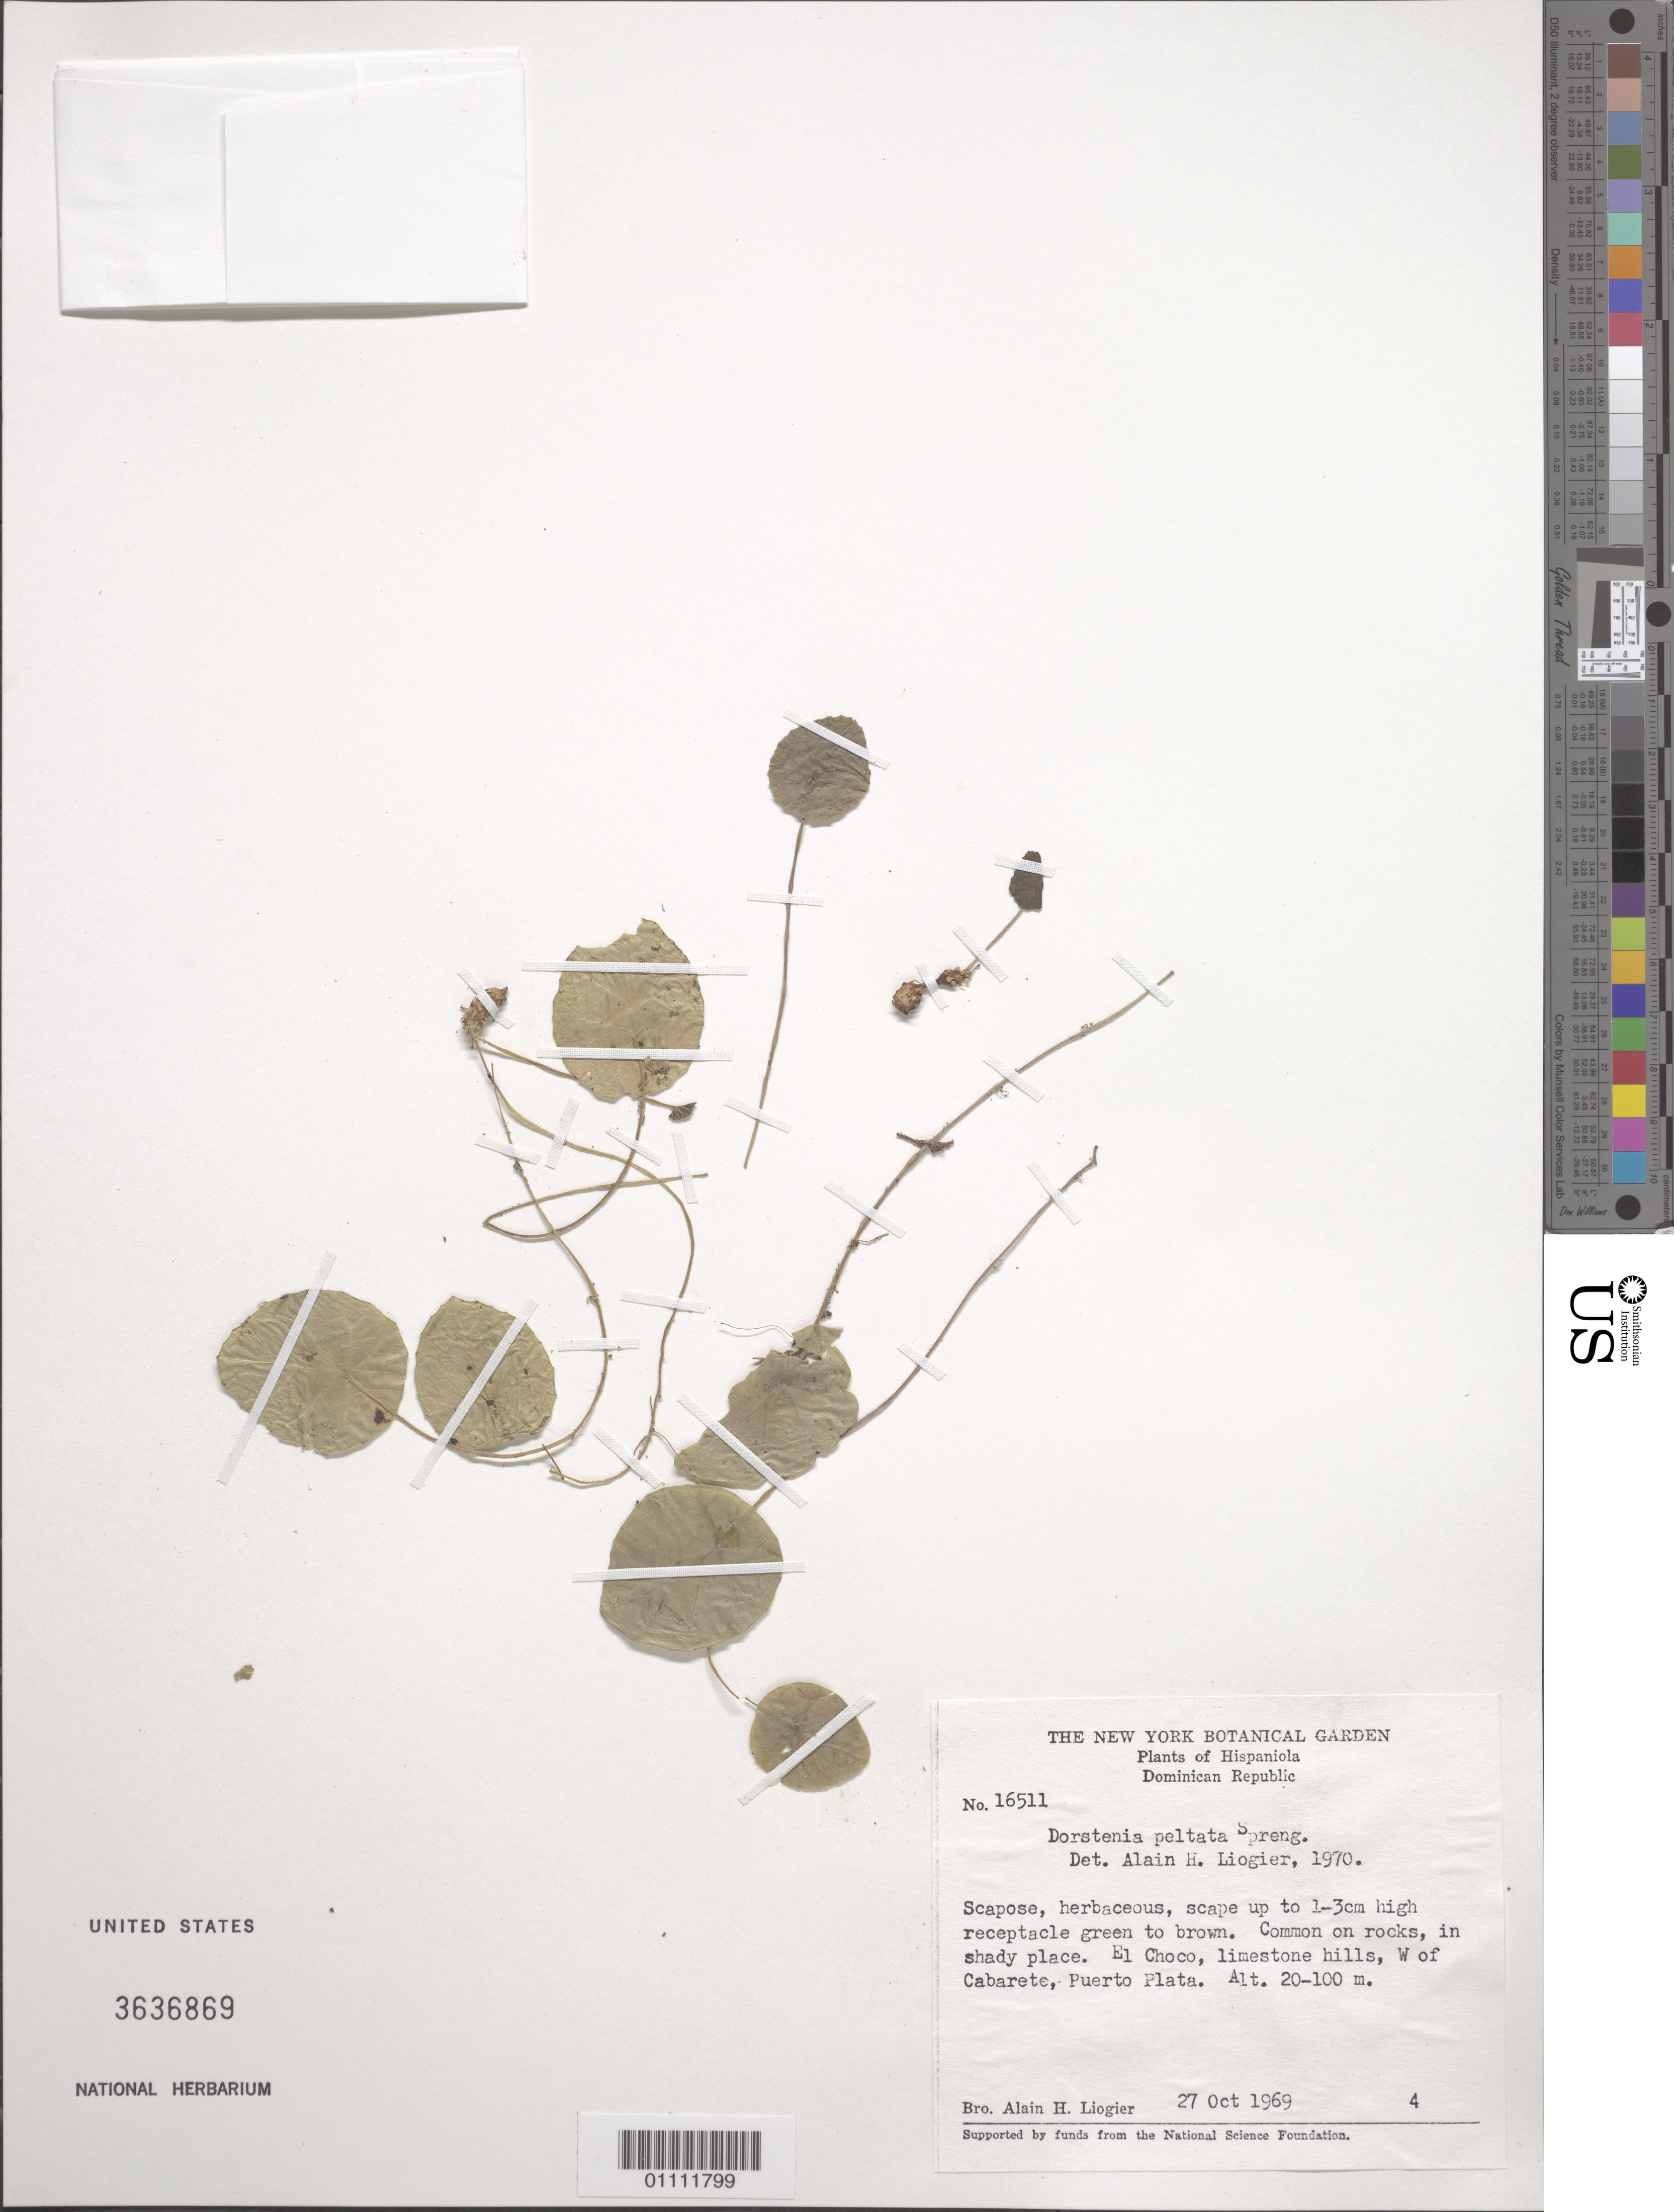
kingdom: Plantae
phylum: Tracheophyta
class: Magnoliopsida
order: Rosales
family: Moraceae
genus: Dorstenia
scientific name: Dorstenia peltata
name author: Spreng.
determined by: Liogier, Alain H.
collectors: A. H. Liogier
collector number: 16511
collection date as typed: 27 Oct 1969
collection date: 1969-10-27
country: Dominican Republic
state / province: Puerto Plata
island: Hispaniola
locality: El Choco, W of Cabarete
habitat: Common on rocks, in shady place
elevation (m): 20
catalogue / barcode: US 3636869